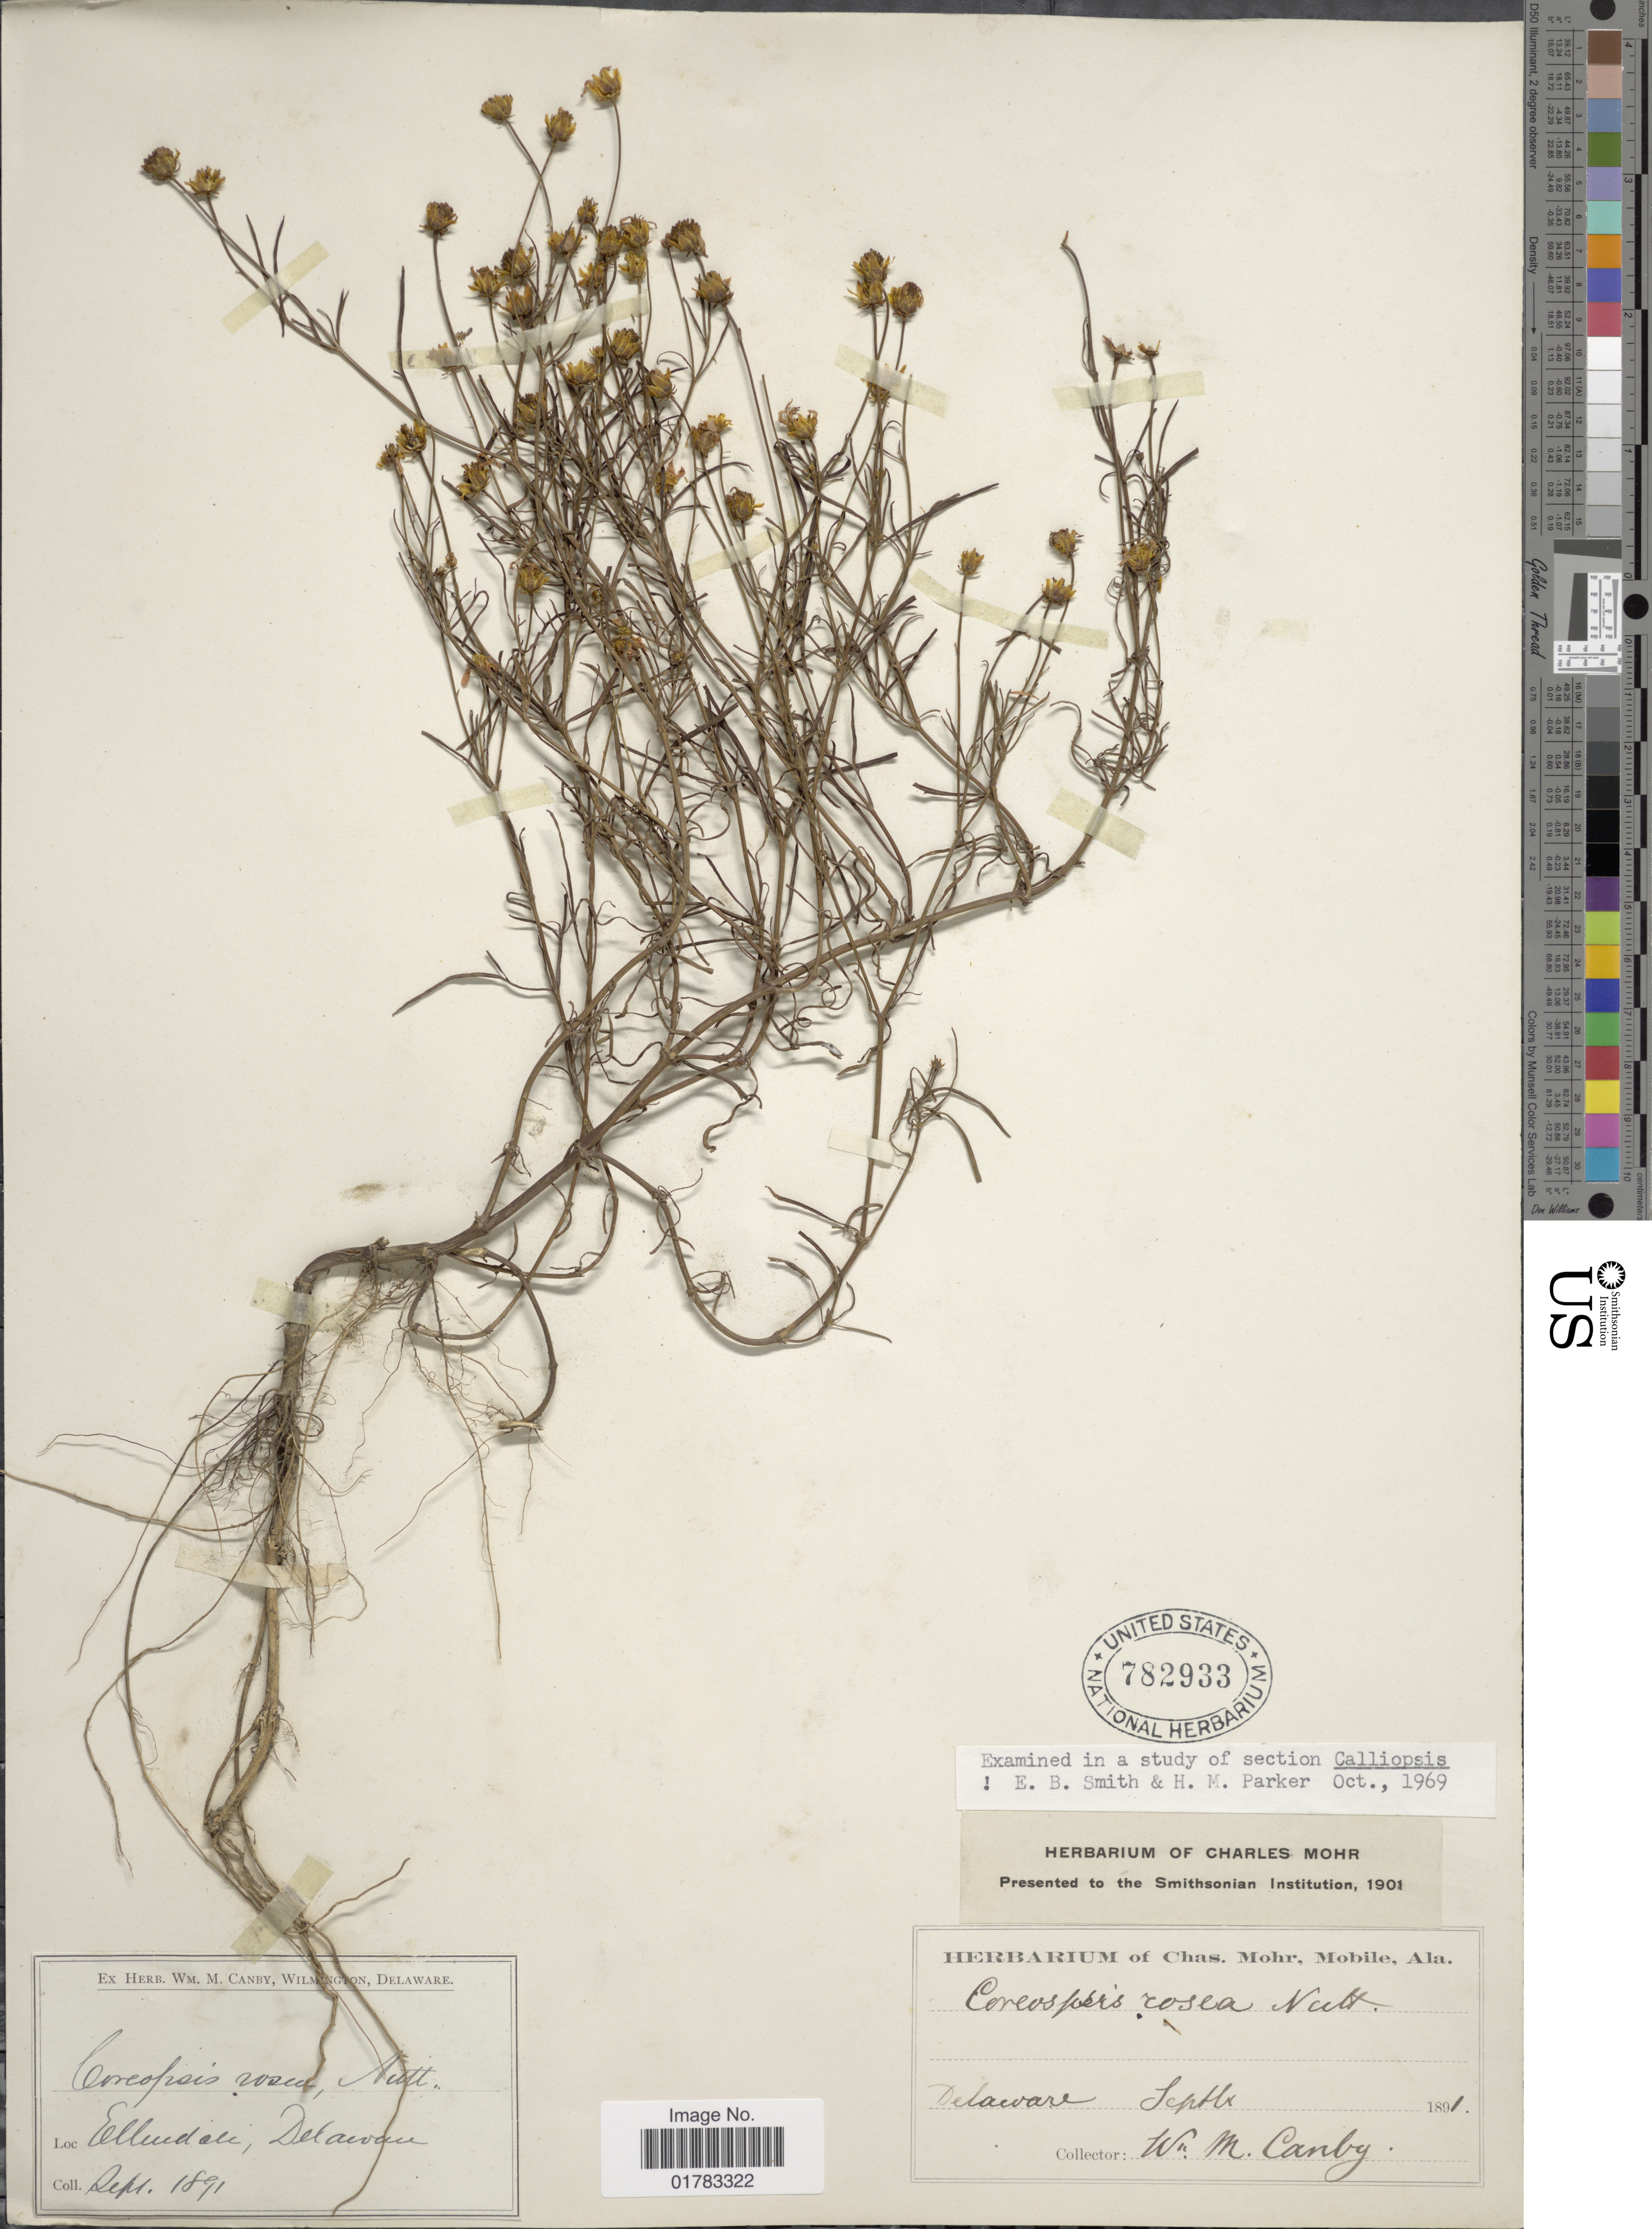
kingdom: Plantae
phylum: Tracheophyta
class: Magnoliopsida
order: Asterales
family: Asteraceae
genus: Coreopsis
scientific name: Coreopsis rosea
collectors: W. M. Canby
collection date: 1891-09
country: United States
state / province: Delaware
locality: Ellendale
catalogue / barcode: US 782933